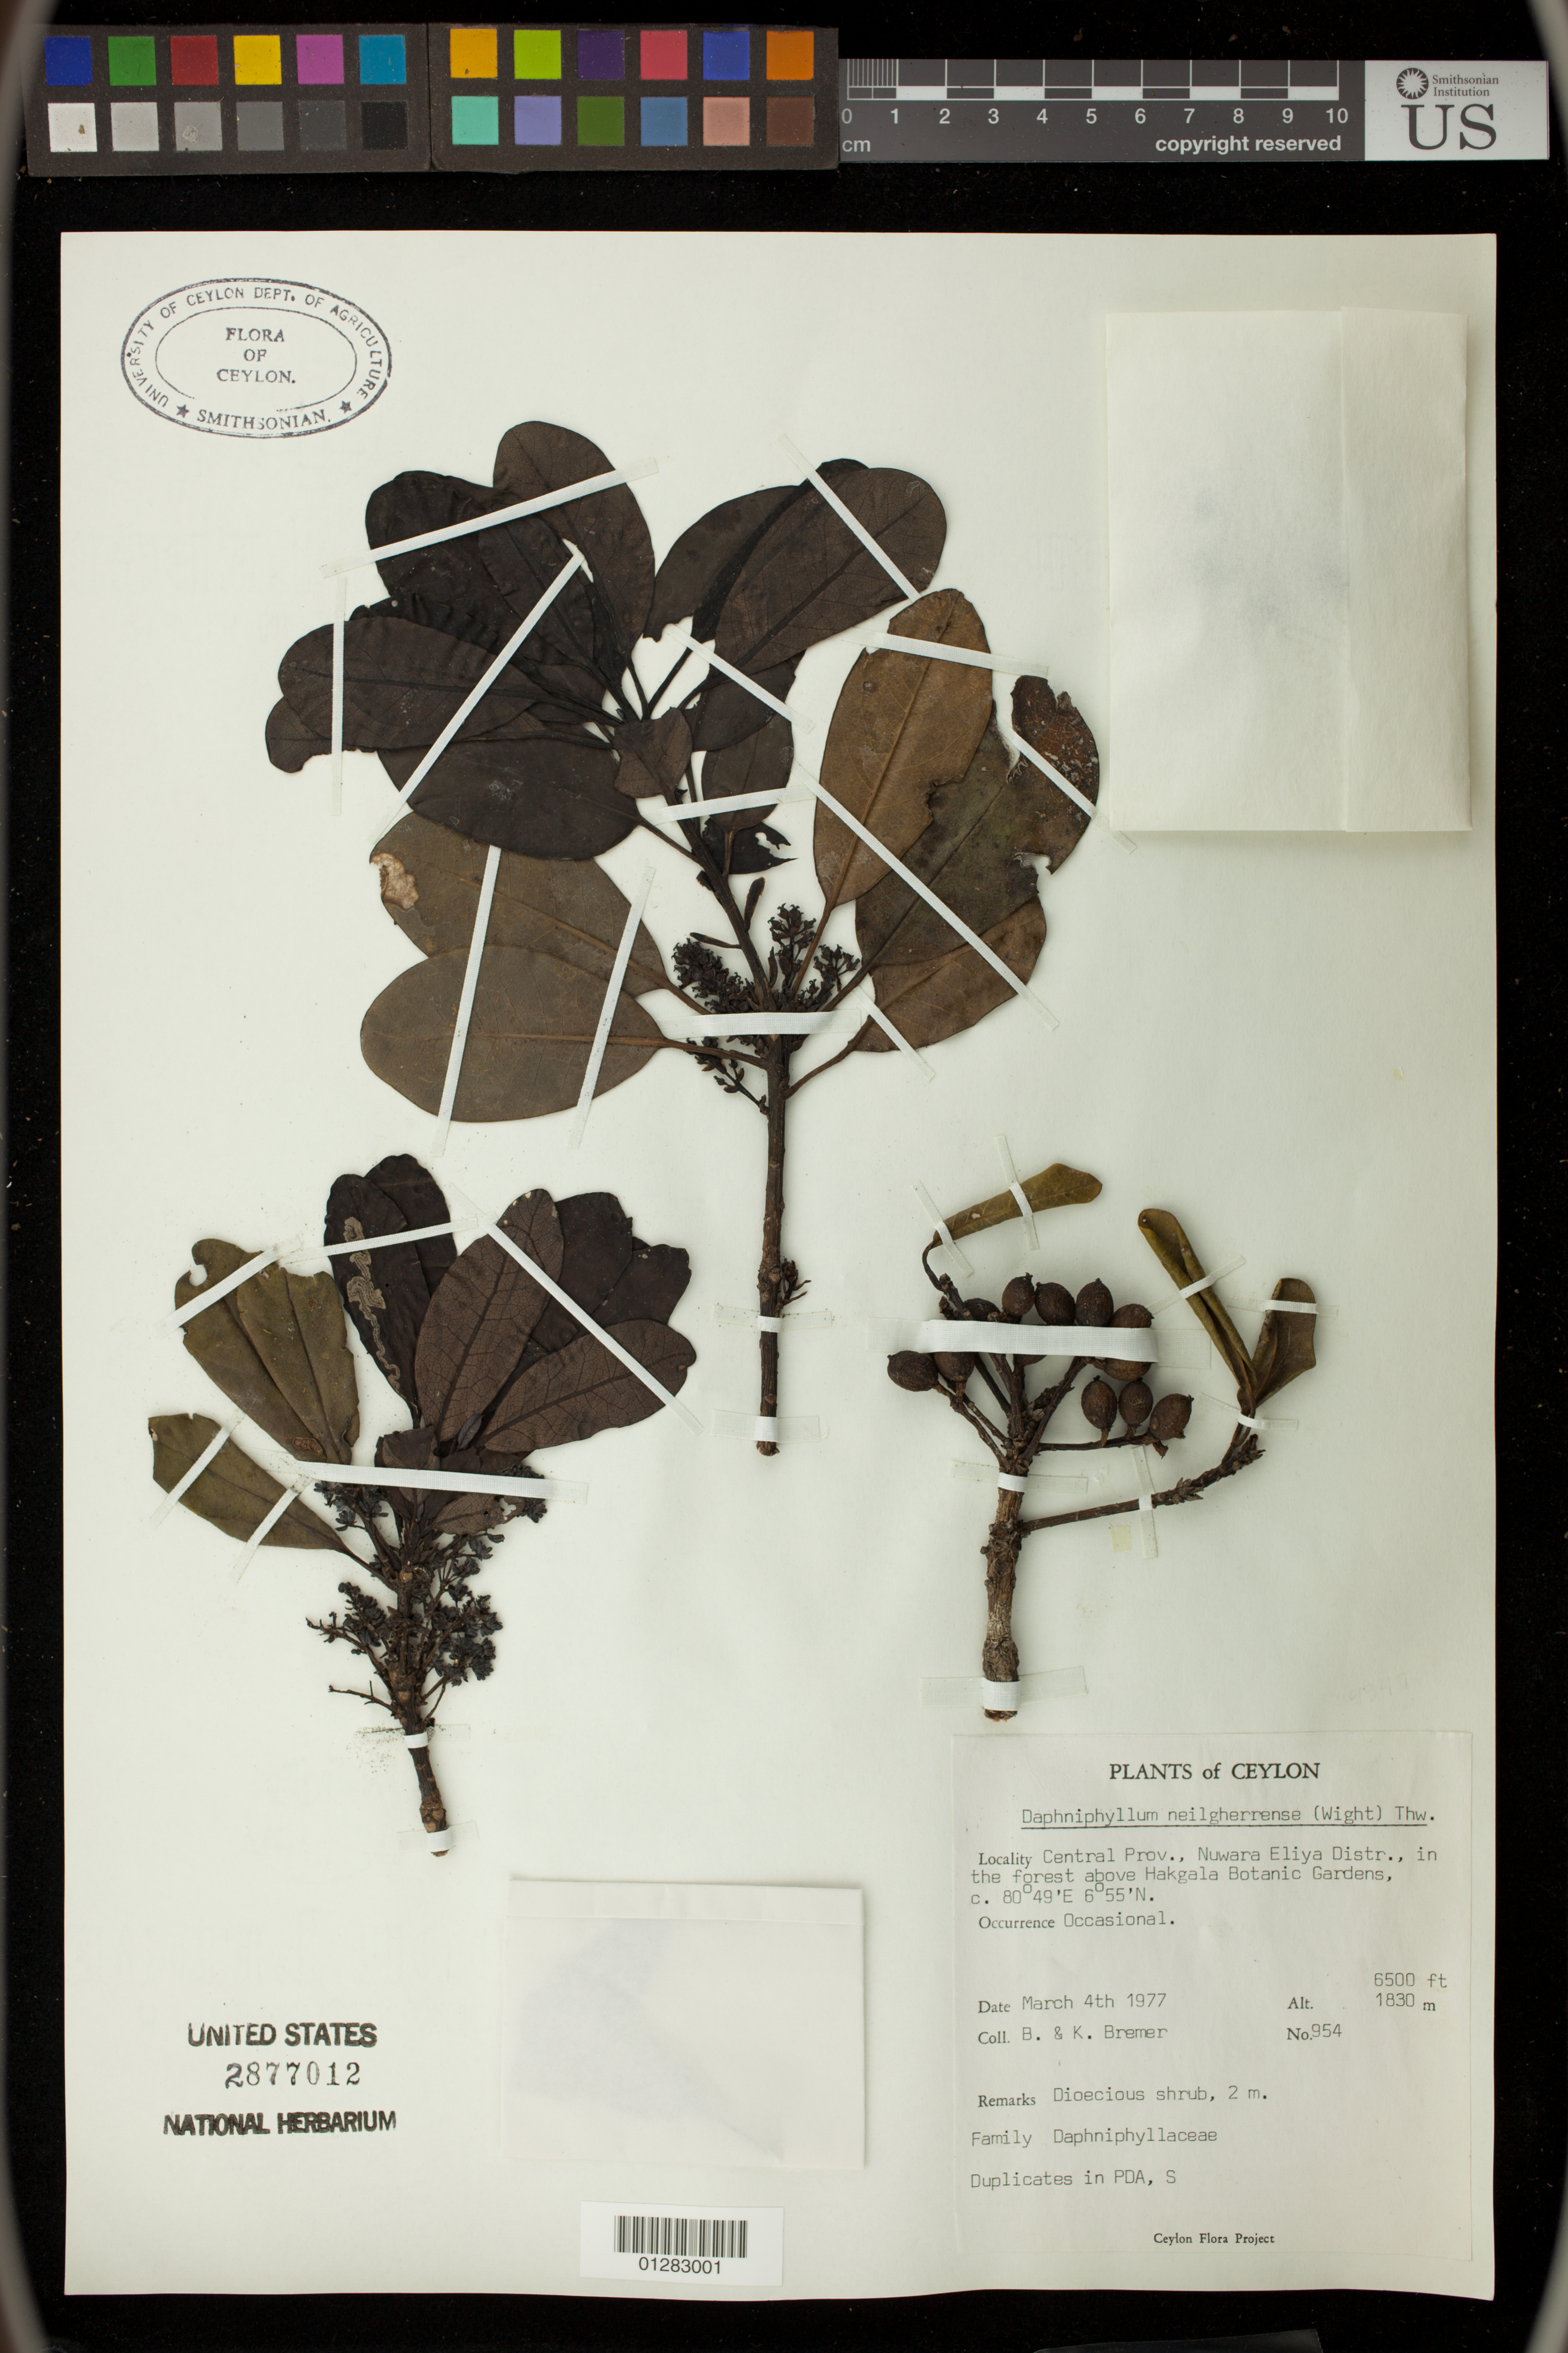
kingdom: Plantae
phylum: Tracheophyta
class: Magnoliopsida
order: Saxifragales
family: Daphniphyllaceae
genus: Daphniphyllum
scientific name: Daphniphyllum glaucescens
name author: Blume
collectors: B. Bremer & K. Bremer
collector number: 954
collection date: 1977-03-04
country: Sri Lanka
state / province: Central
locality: In forest, above Hakgala Botanic Gardens, Nuwara Eliya District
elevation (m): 558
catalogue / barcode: US 2877012